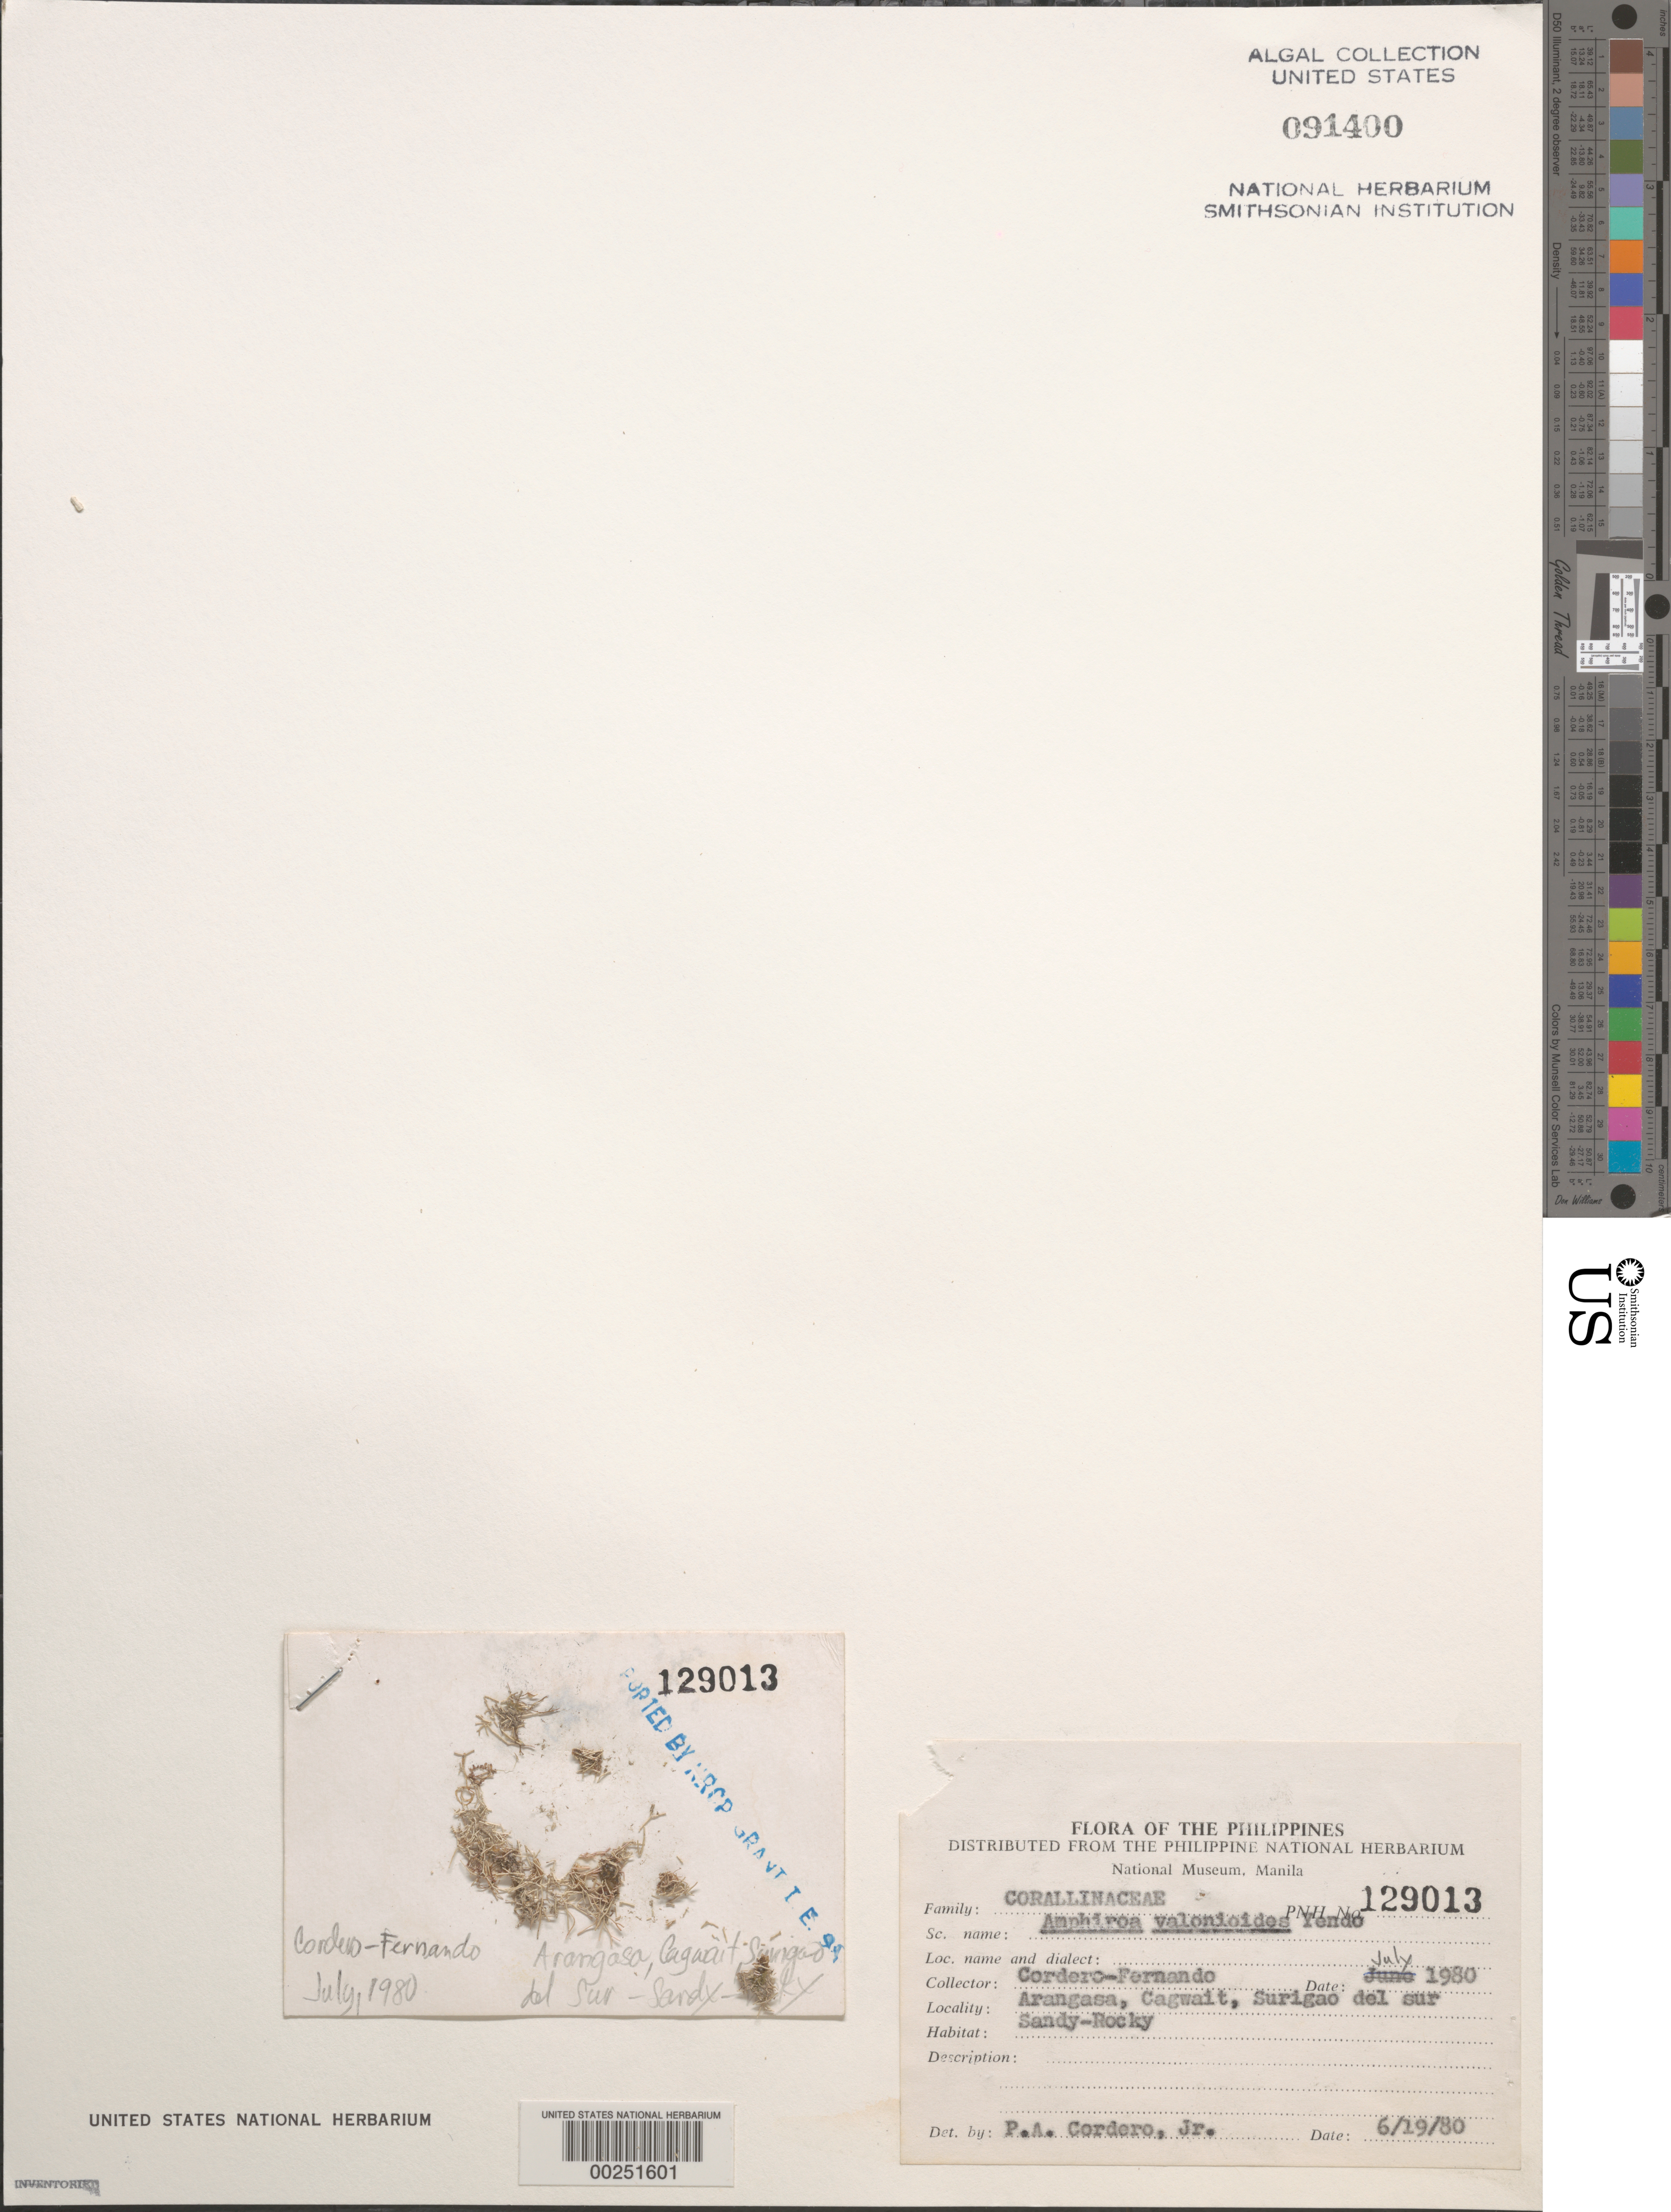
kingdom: Plantae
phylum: Rhodophyta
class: Florideophyceae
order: Corallinales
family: Lithophyllaceae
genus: Amphiroa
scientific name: Amphiroa valonioides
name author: Yendo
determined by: Cordero, P. A., Jr.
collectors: P. A. Cordero & O. Fernando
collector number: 129013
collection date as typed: Jul 1980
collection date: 1980-07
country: Philippines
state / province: Caraga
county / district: Surigao del Sur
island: Mindanao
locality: Arangasa, Cagwait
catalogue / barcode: US 91400